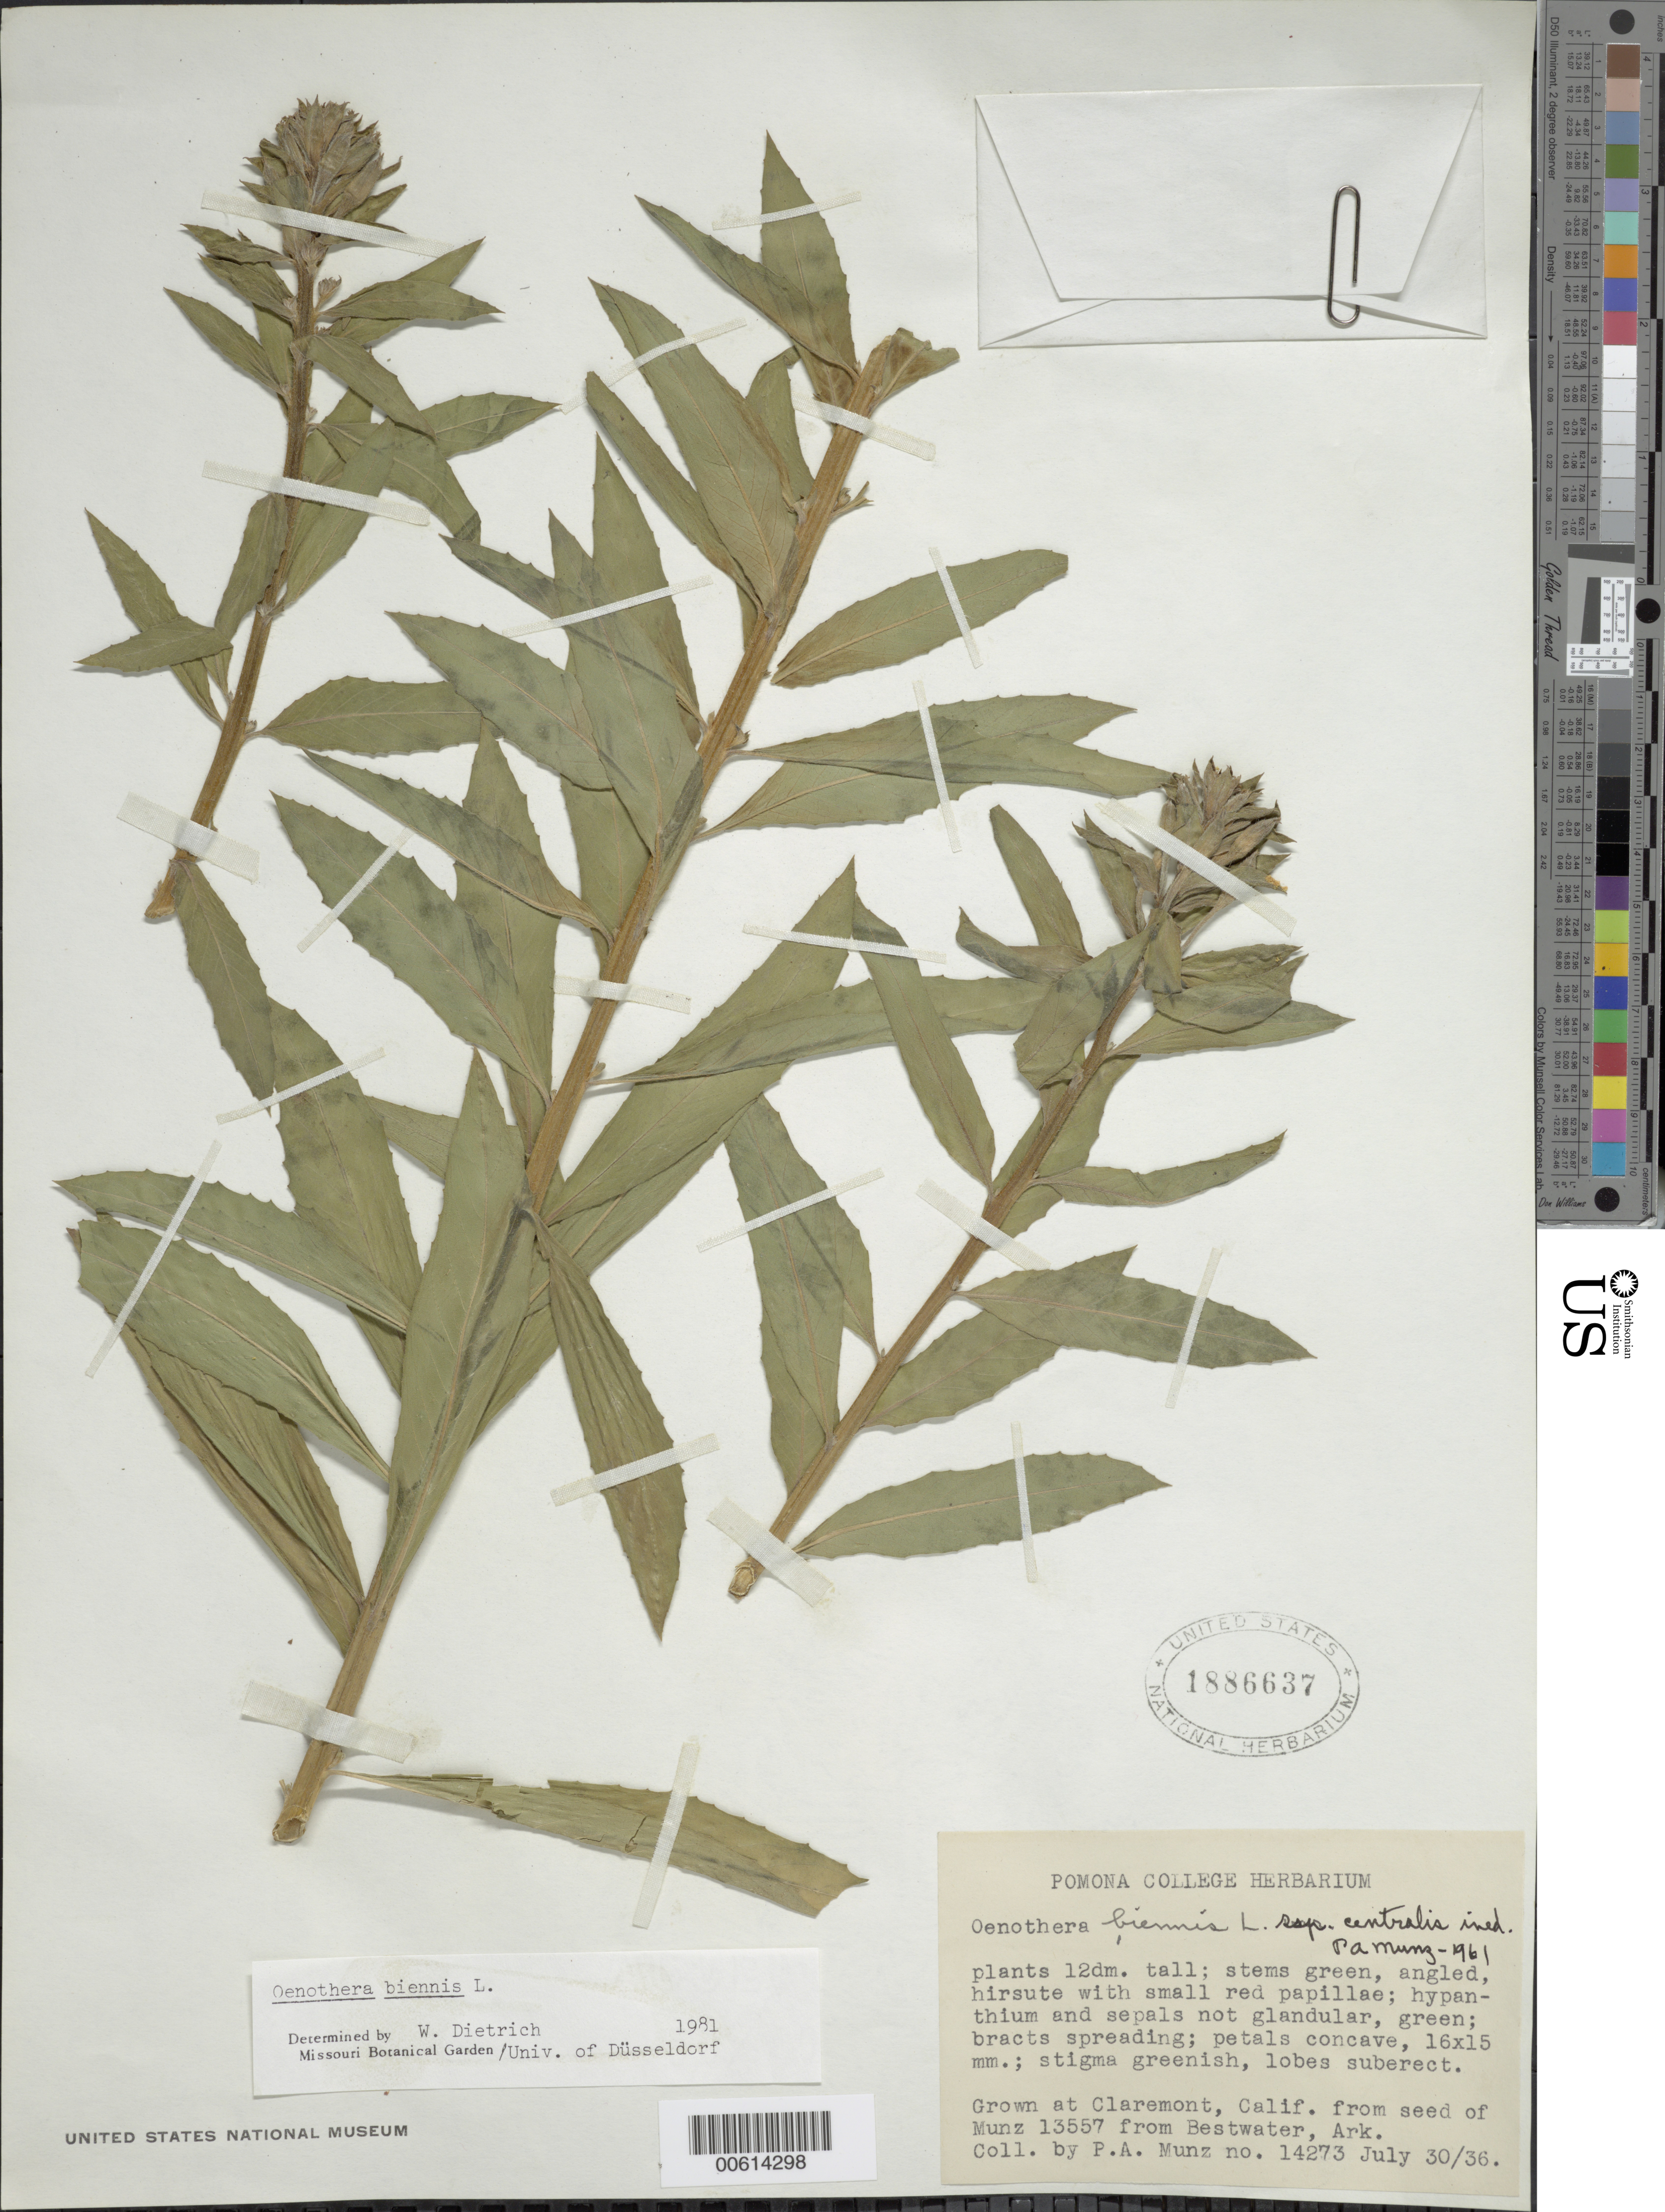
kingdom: Plantae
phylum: Tracheophyta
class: Magnoliopsida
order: Myrtales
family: Onagraceae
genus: Oenothera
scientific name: Oenothera biennis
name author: L.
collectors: P. A. Munz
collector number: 14273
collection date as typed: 30 Jul 1936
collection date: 1936-07-30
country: United States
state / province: California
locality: Pomona College, Claremont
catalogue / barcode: US 1886637